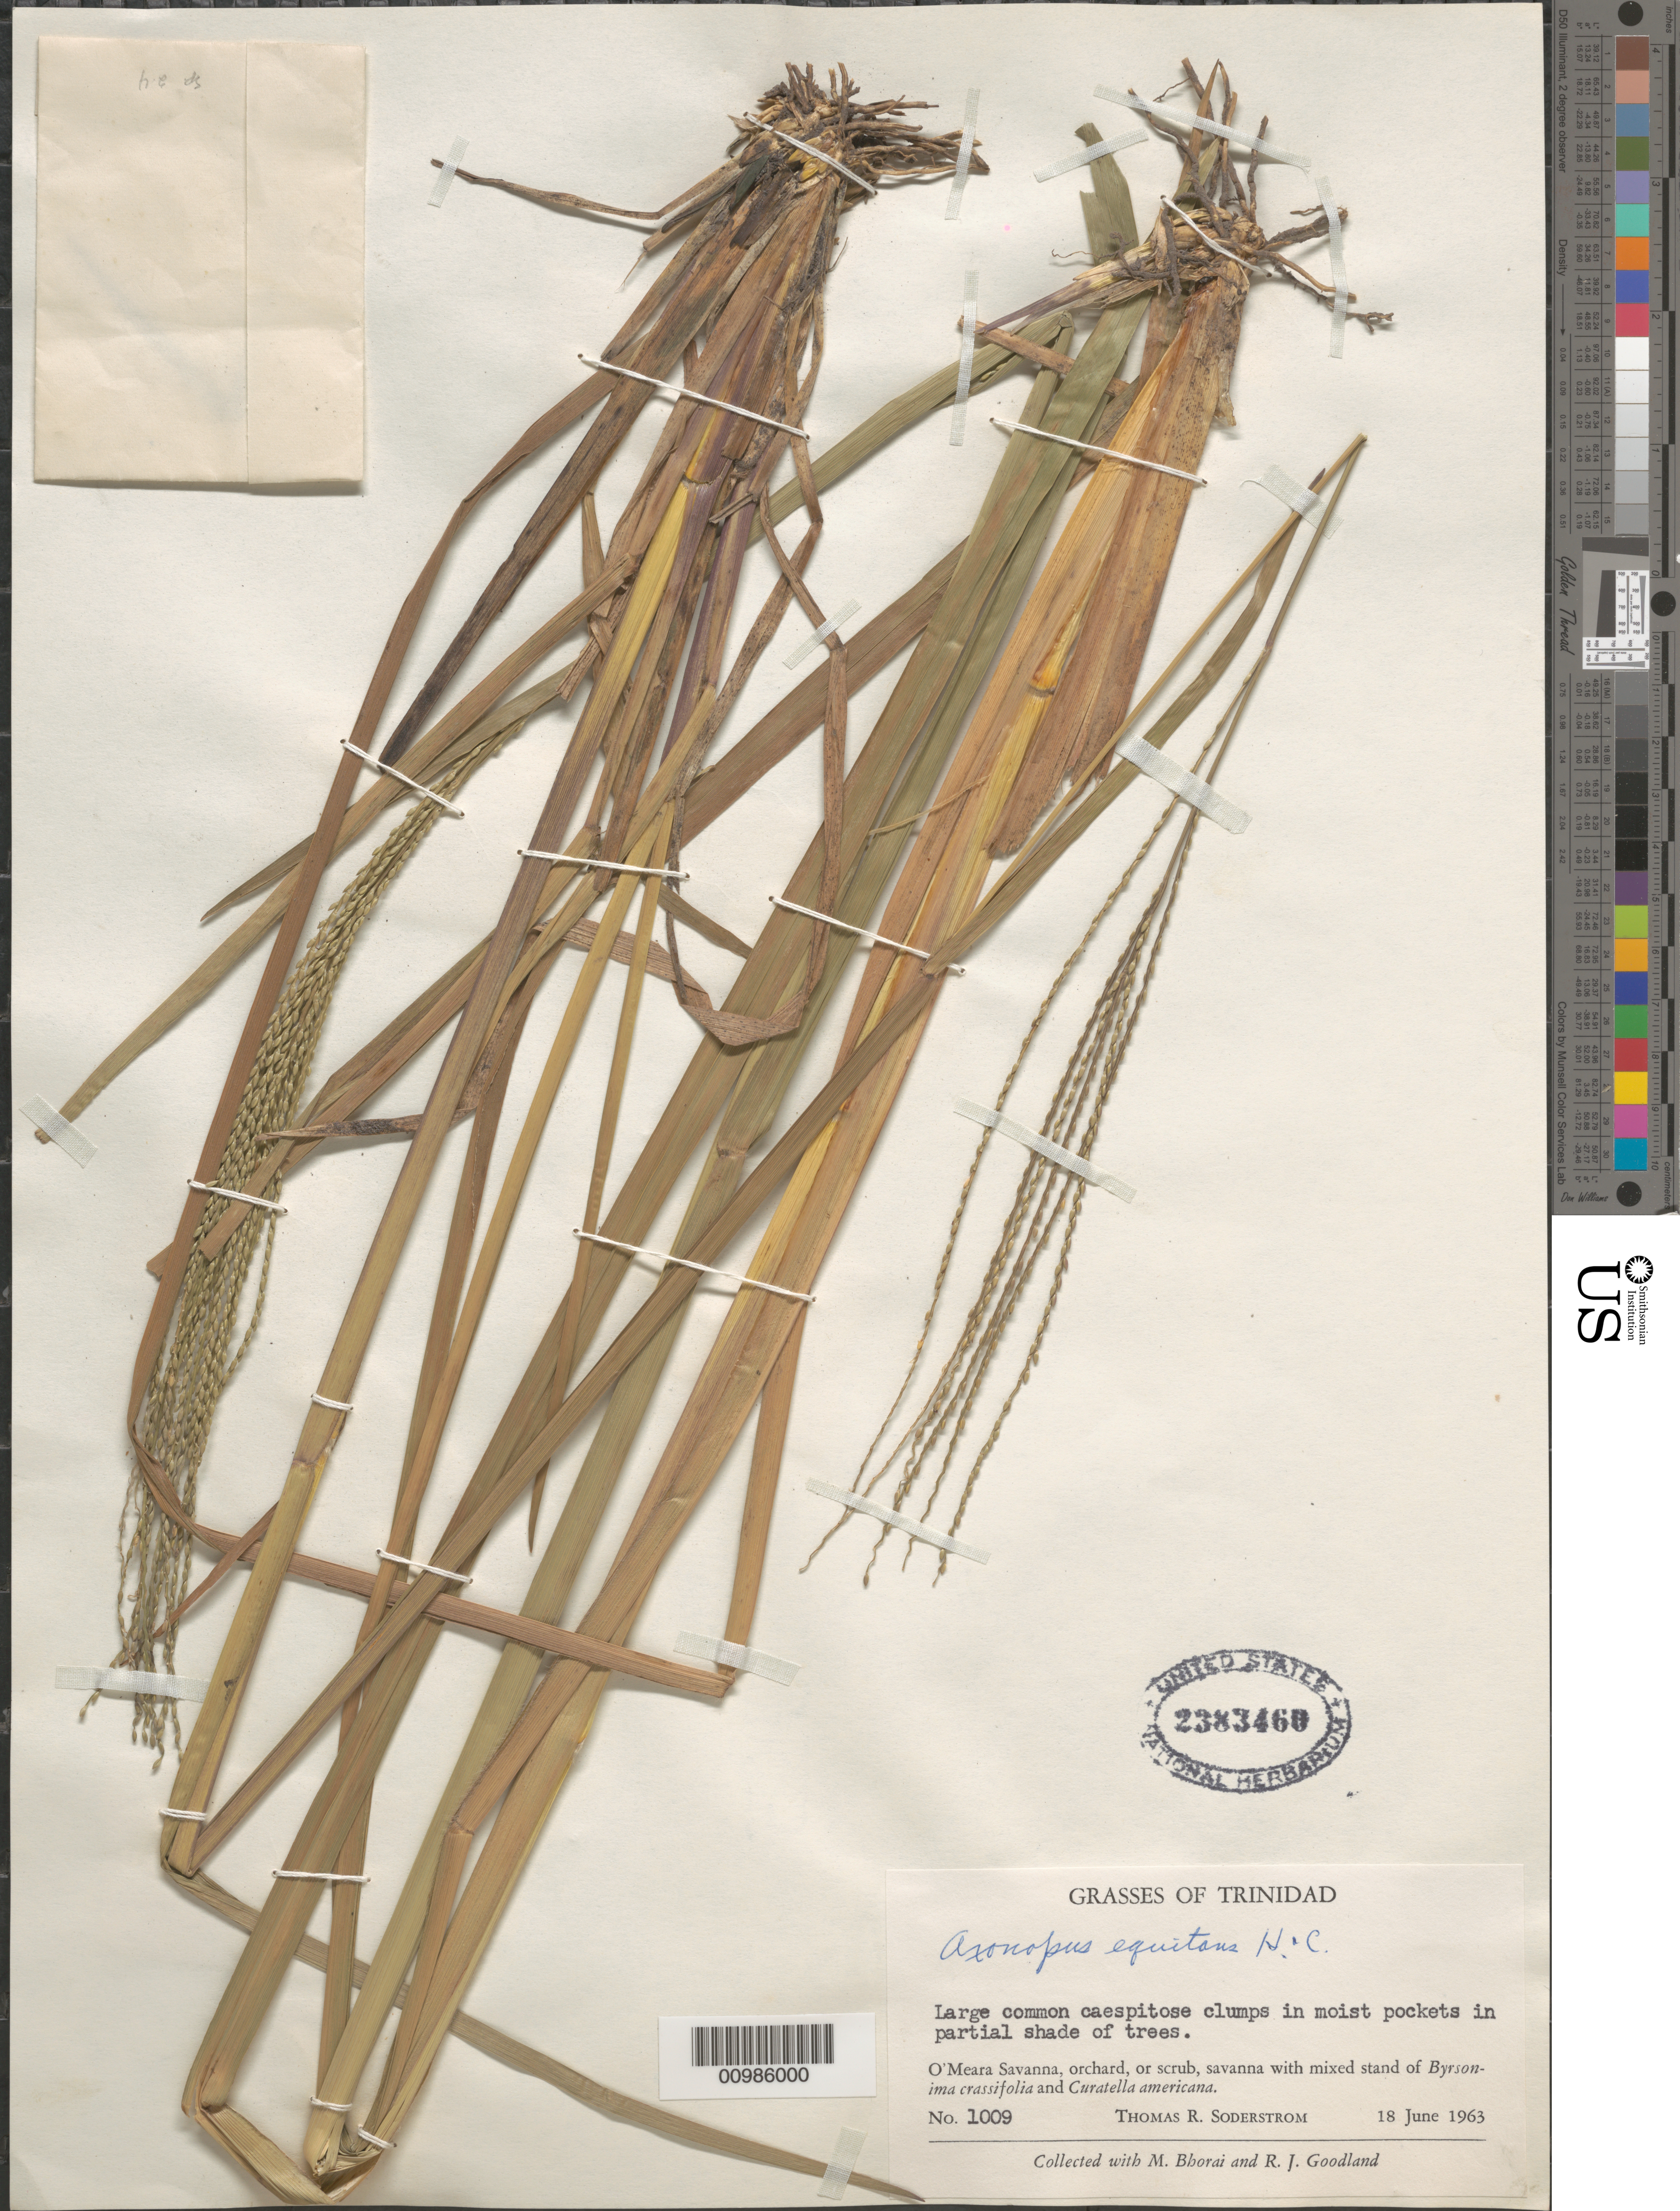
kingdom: Plantae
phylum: Tracheophyta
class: Liliopsida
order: Poales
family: Poaceae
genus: Axonopus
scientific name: Axonopus equitans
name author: Hitchc. & Chase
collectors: T. R. Soderstrom, M. Bhorai & R. Goodland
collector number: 1009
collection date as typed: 18 Jun 1963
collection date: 1963-06-18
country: Trinidad and Tobago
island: Trinidad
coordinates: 0 N, 0 E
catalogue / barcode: US 2383460